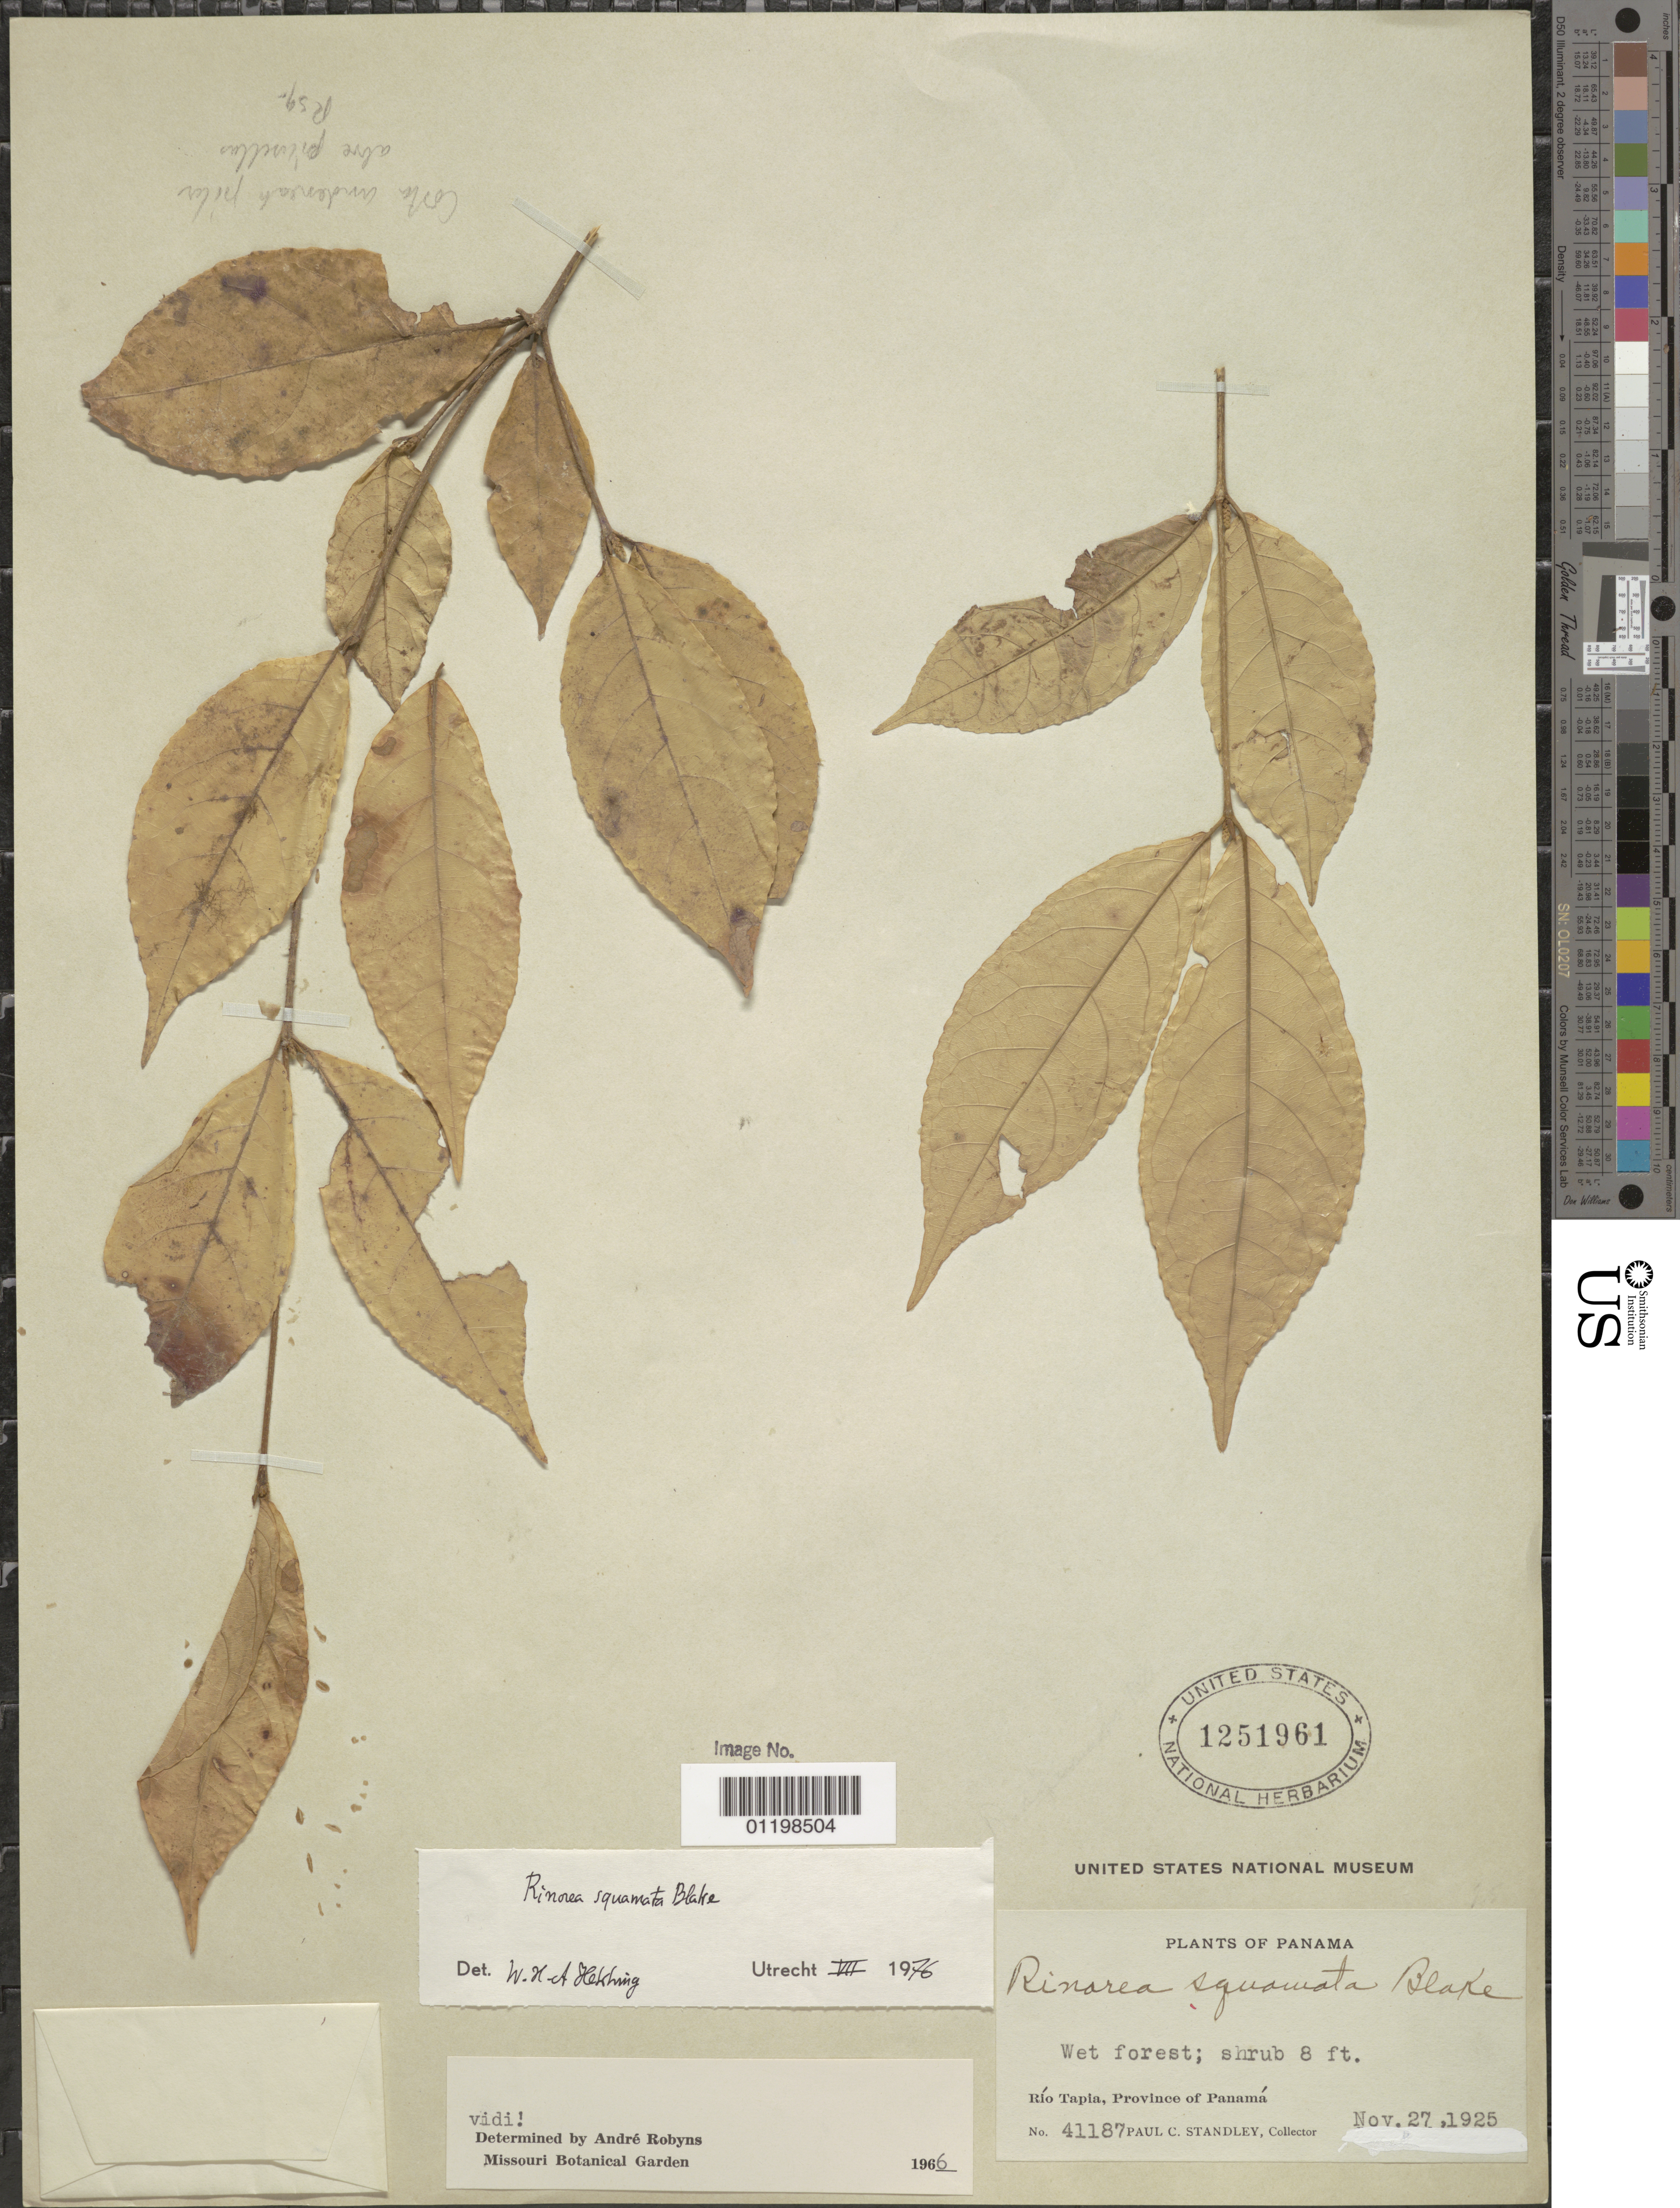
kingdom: Plantae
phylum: Tracheophyta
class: Magnoliopsida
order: Malpighiales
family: Violaceae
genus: Rinorea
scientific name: Rinorea squamata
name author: S.F. Blake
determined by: Hekking, W. H. A.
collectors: P. C. Standley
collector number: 41187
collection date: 1925-11-27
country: Panama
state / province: Panamá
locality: Río Tapia.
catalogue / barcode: US 1251961